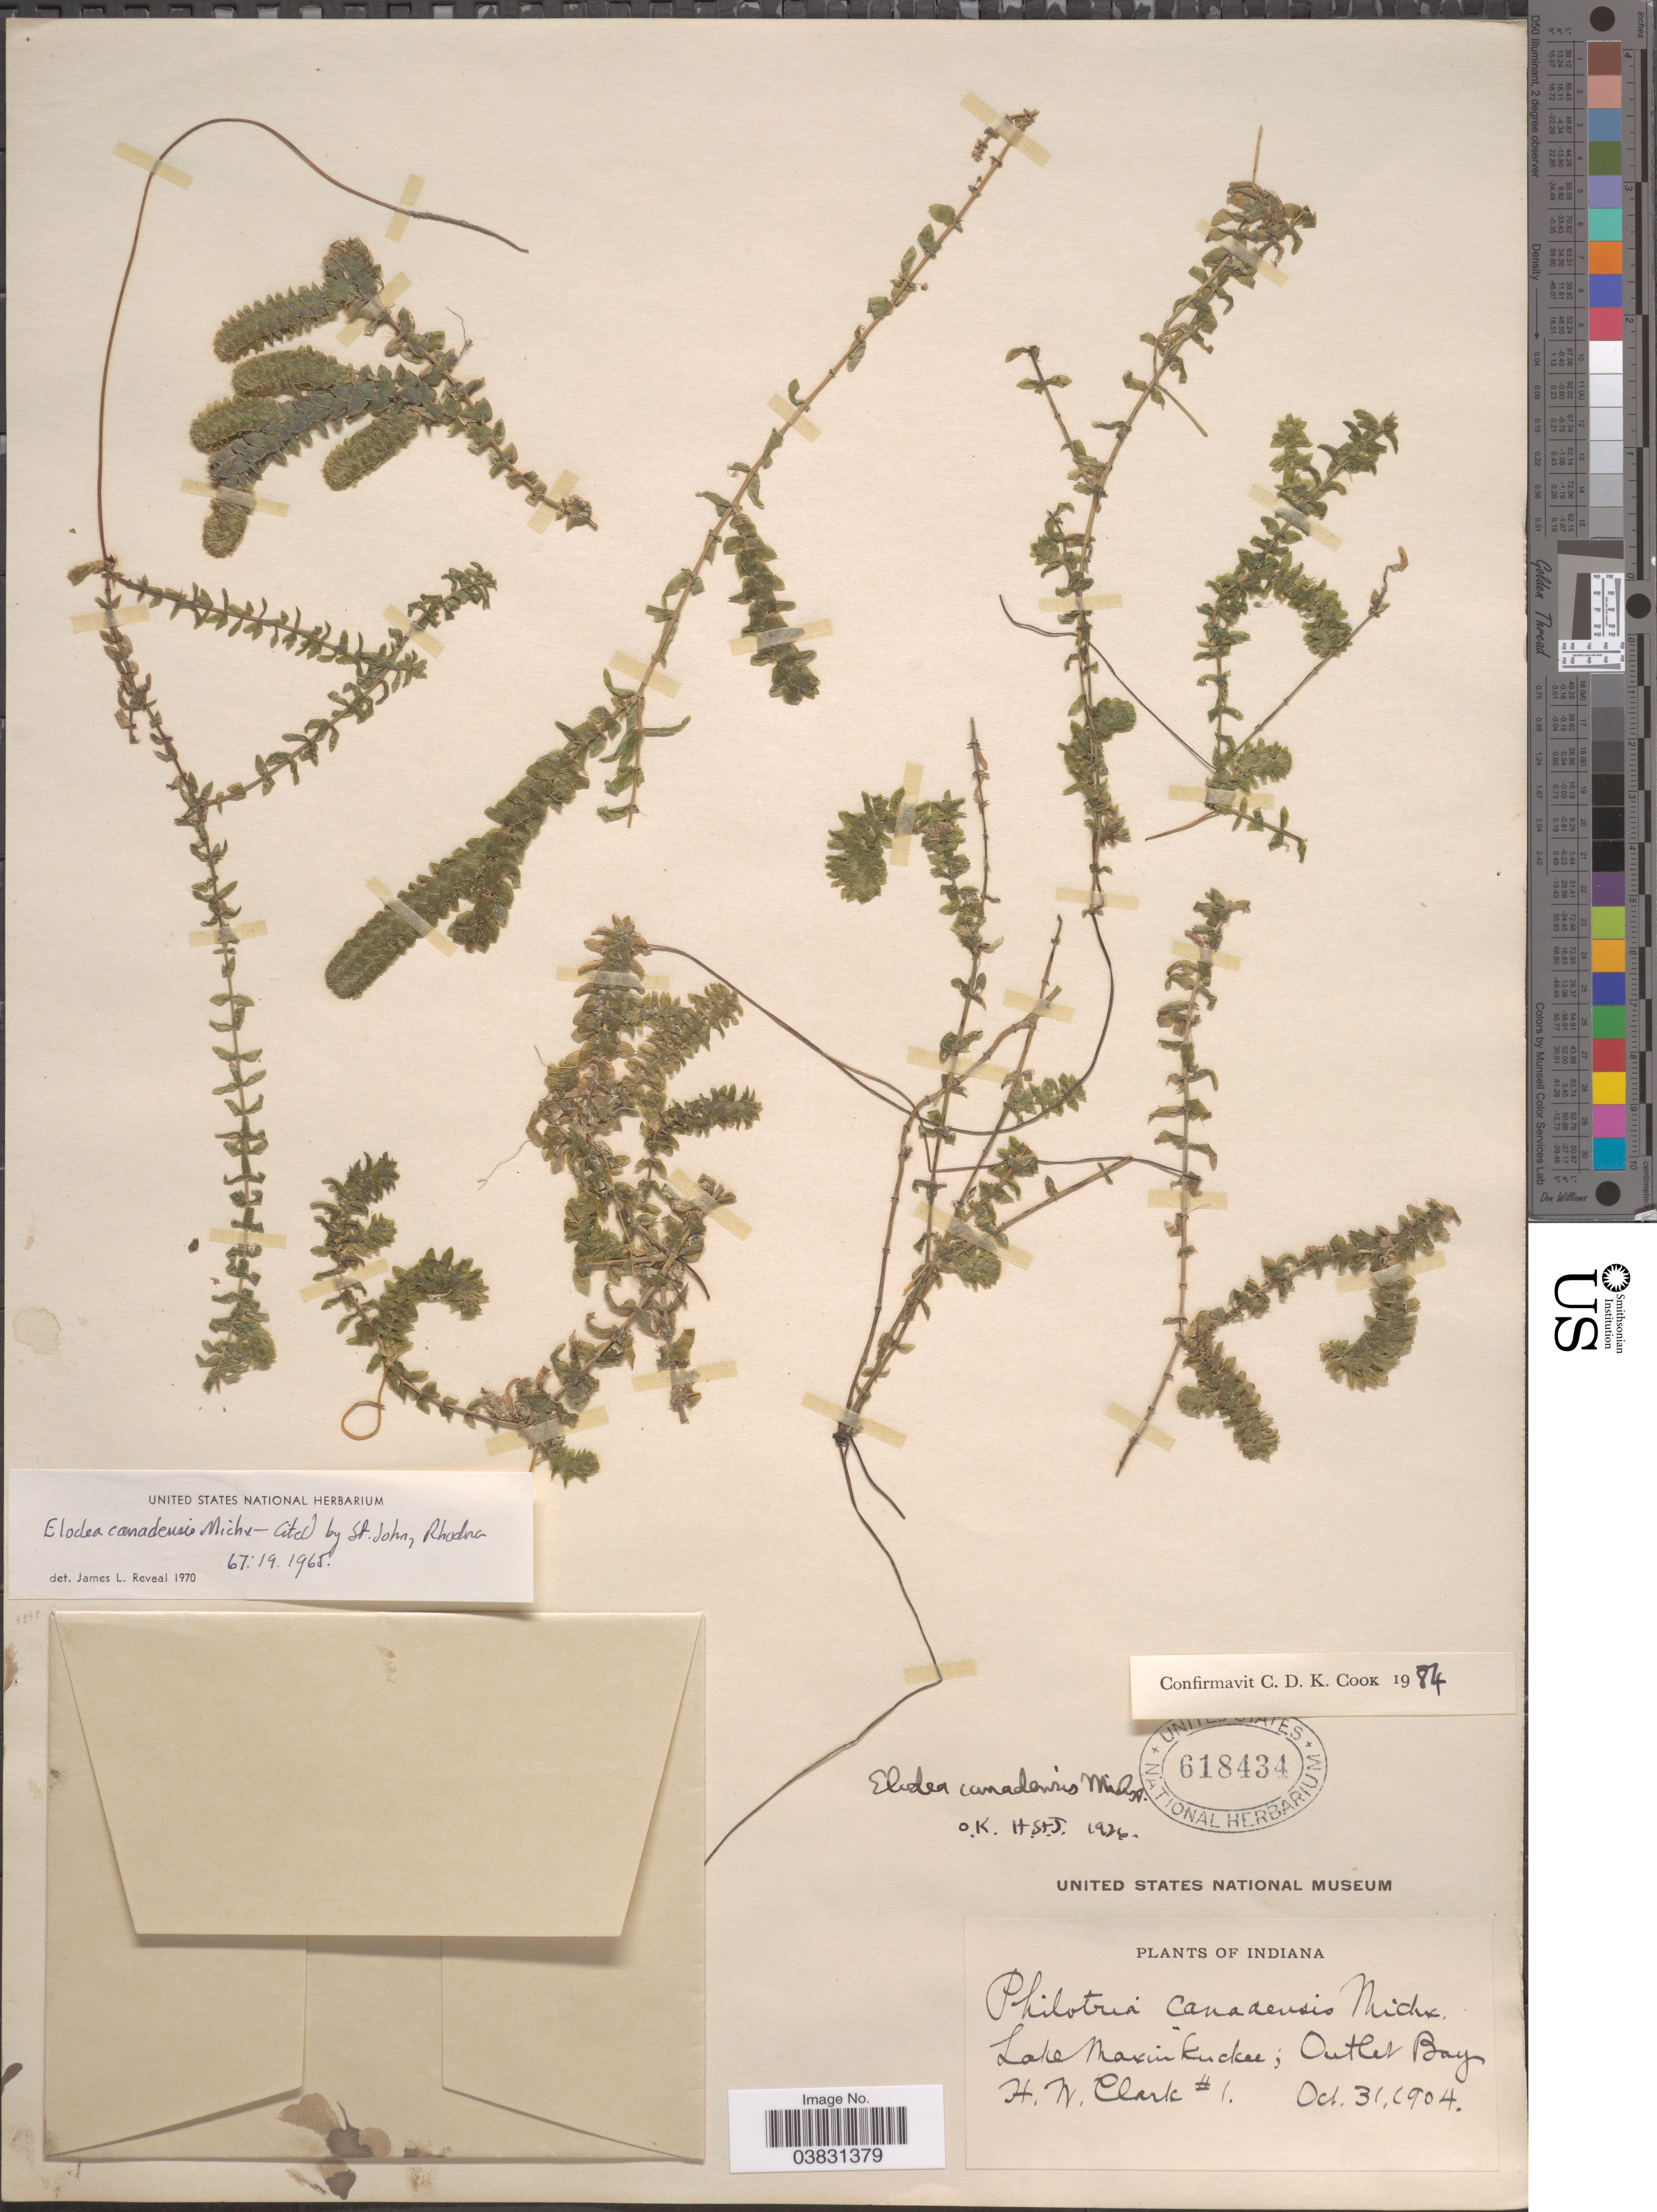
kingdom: Plantae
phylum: Tracheophyta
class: Liliopsida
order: Alismatales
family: Hydrocharitaceae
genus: Elodea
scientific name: Elodea canadensis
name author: Michx.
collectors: H. W. Clark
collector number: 1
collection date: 1904-10-31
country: United States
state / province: Indiana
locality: Lake Maxinkuckee; Outlet Bay.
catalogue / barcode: US 618434